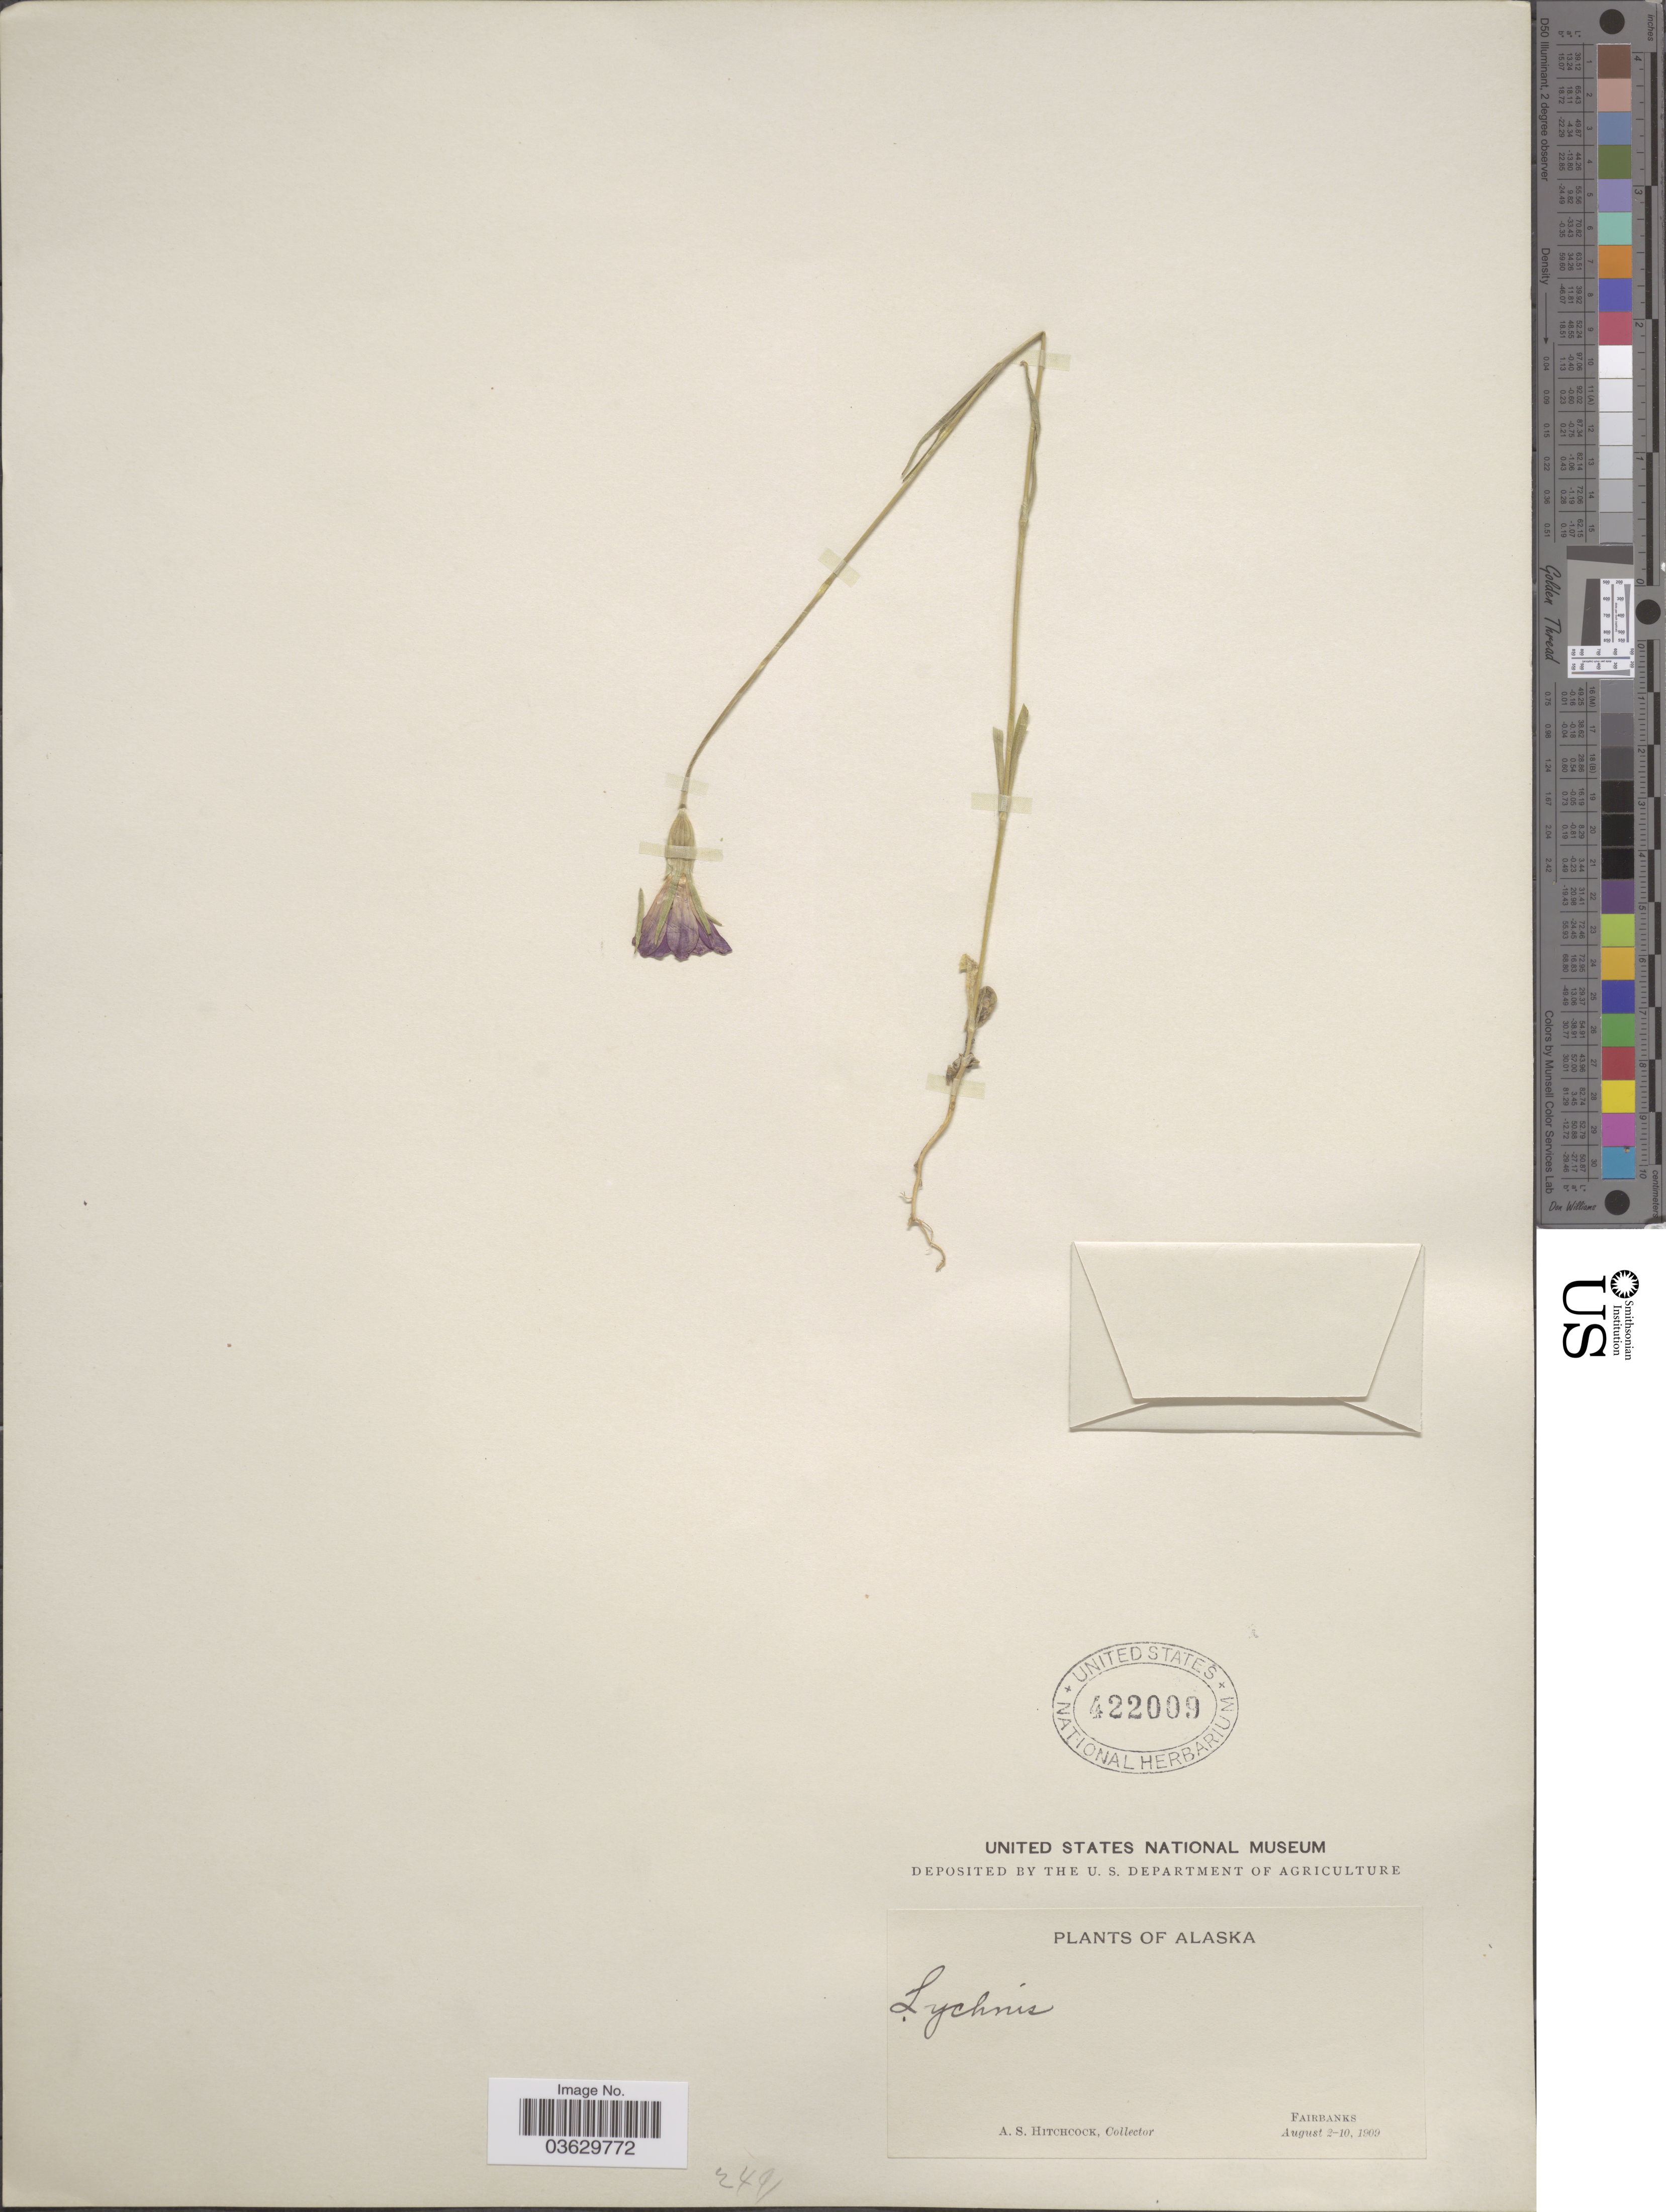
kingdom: Plantae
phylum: Tracheophyta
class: Magnoliopsida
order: Caryophyllales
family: Caryophyllaceae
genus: Agrostemma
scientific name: Agrostemma sp.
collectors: A. S. Hitchcock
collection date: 1909-08-02/1909-08-10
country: United States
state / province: Alaska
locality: Fairbanks.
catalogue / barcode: US 422009